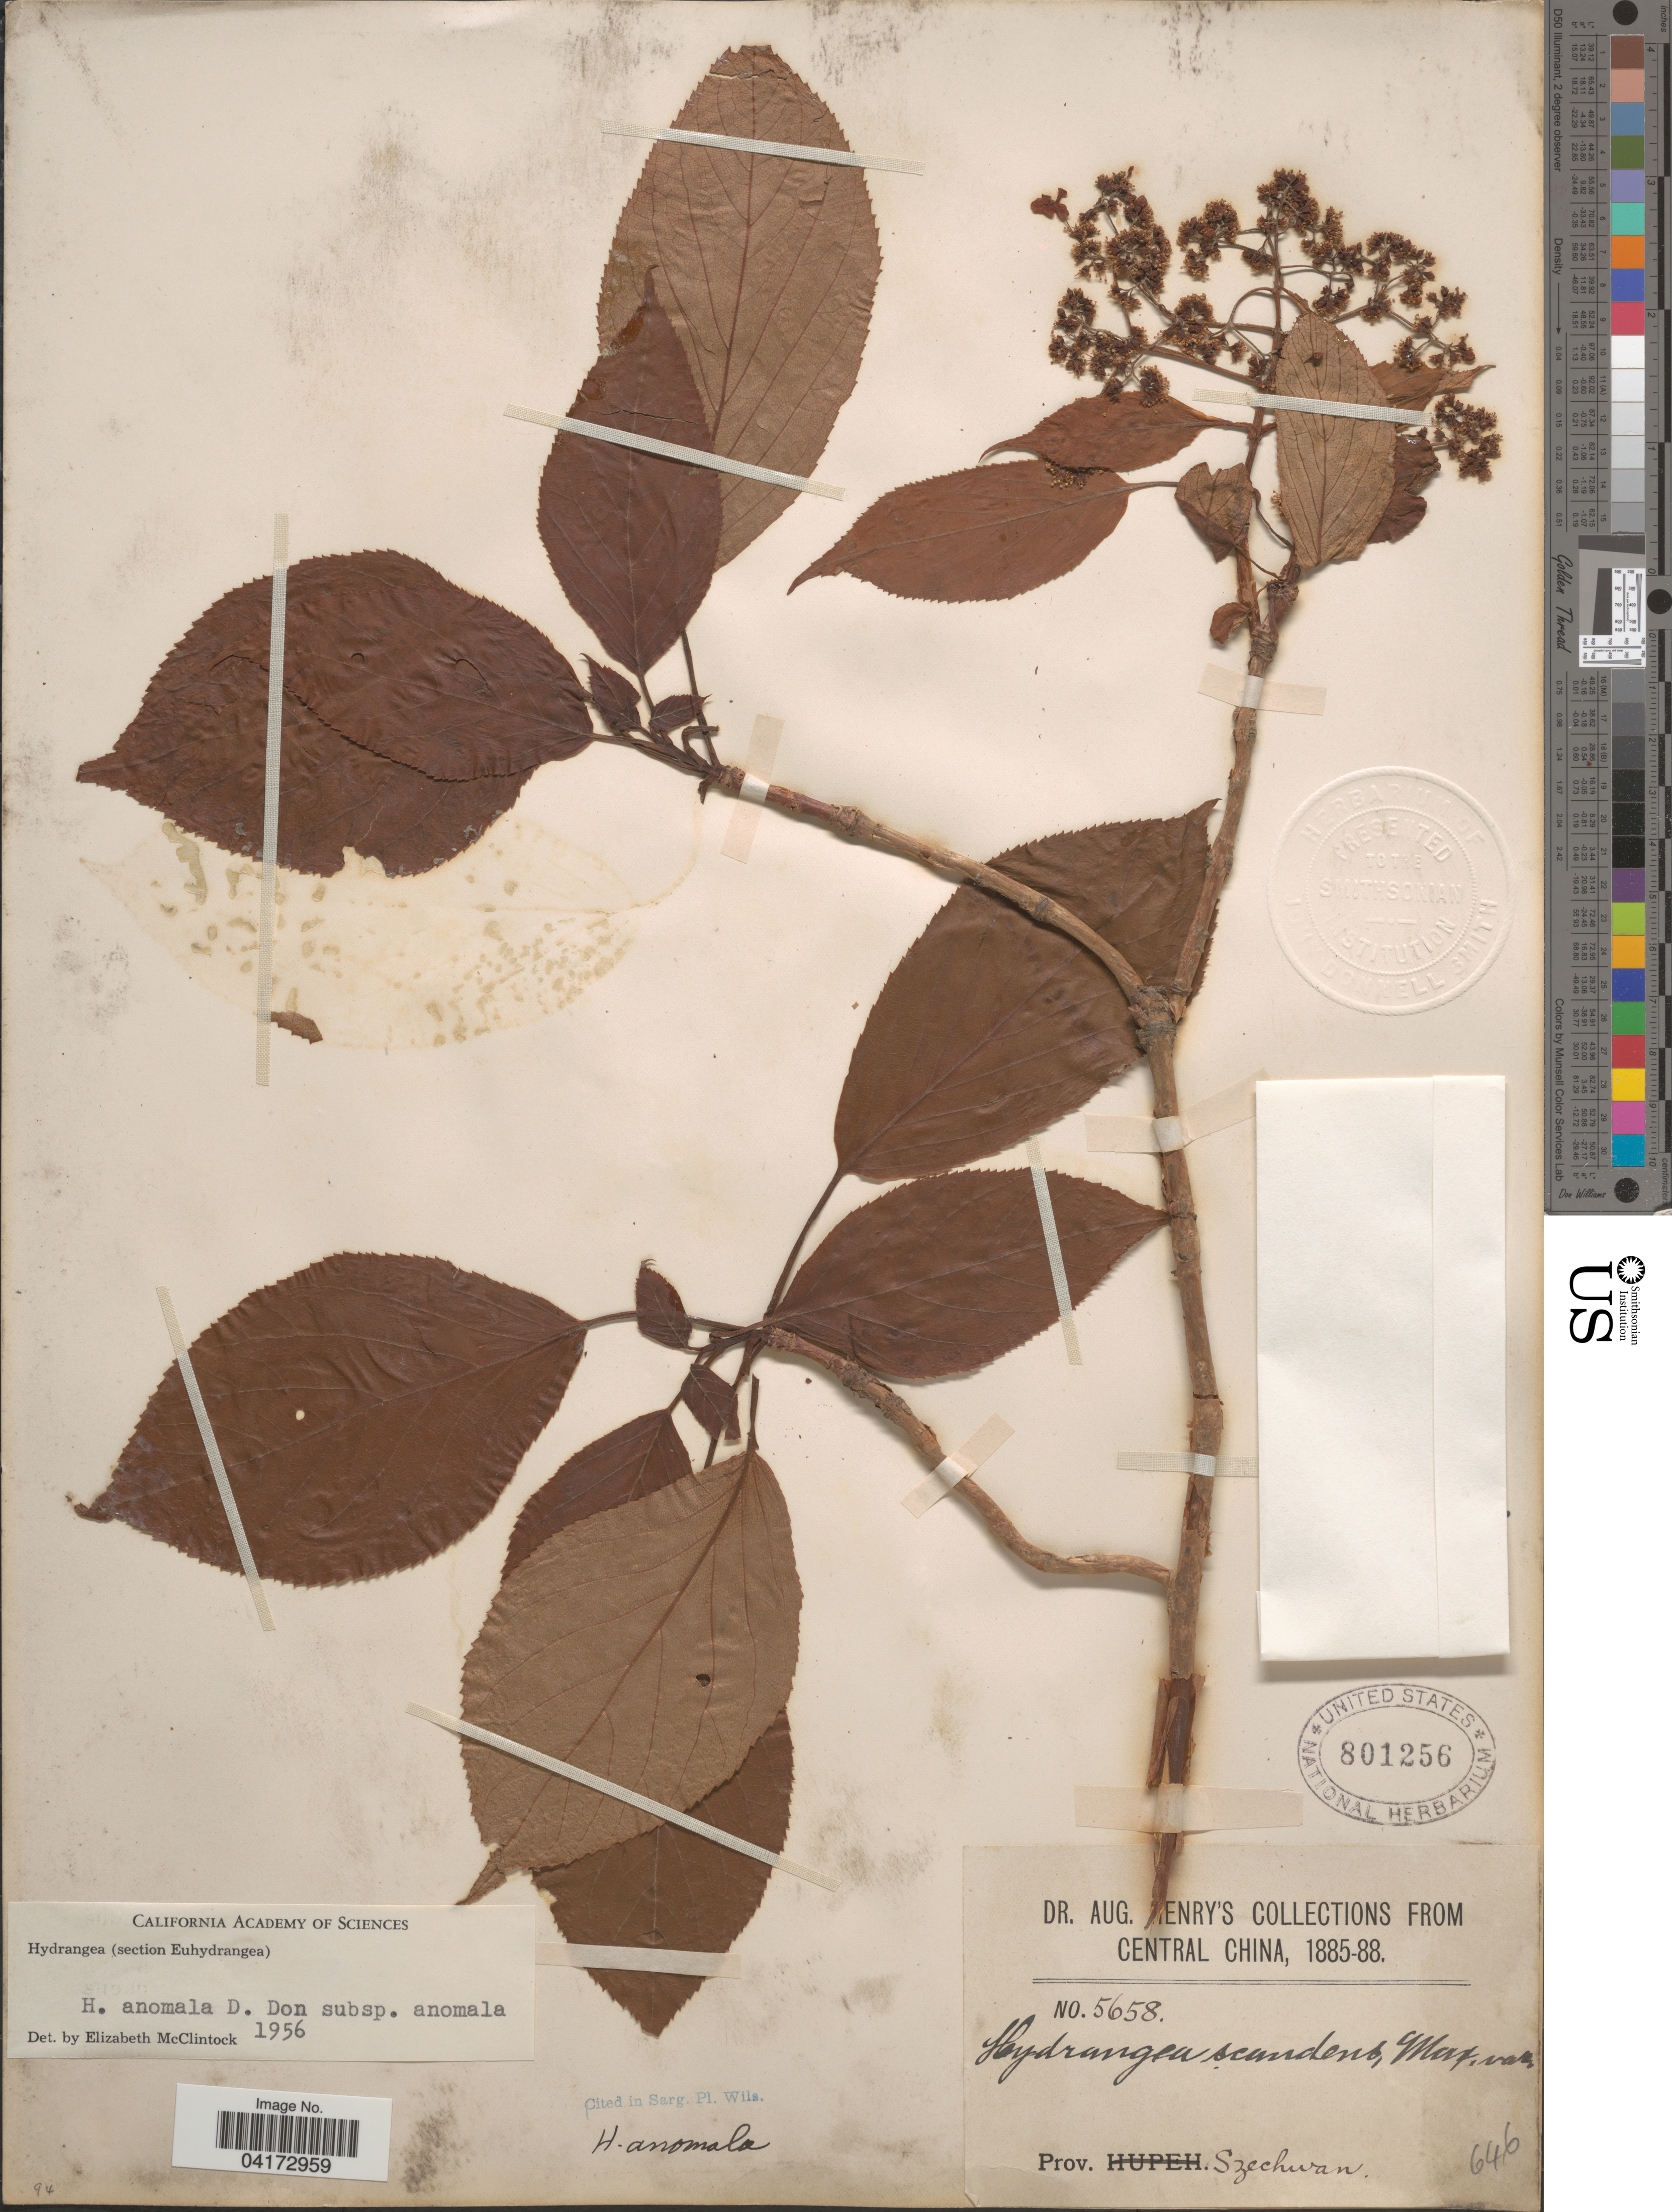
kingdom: Plantae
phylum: Tracheophyta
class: Magnoliopsida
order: Cornales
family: Hydrangeaceae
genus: Hydrangea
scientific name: Hydrangea anomala subsp. anomala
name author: D. Don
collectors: A. Henry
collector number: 5658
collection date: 1885/1888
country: China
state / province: Sichuan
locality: Central China. [unsure placement] Prov. Szechwan.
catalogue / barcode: US 801256